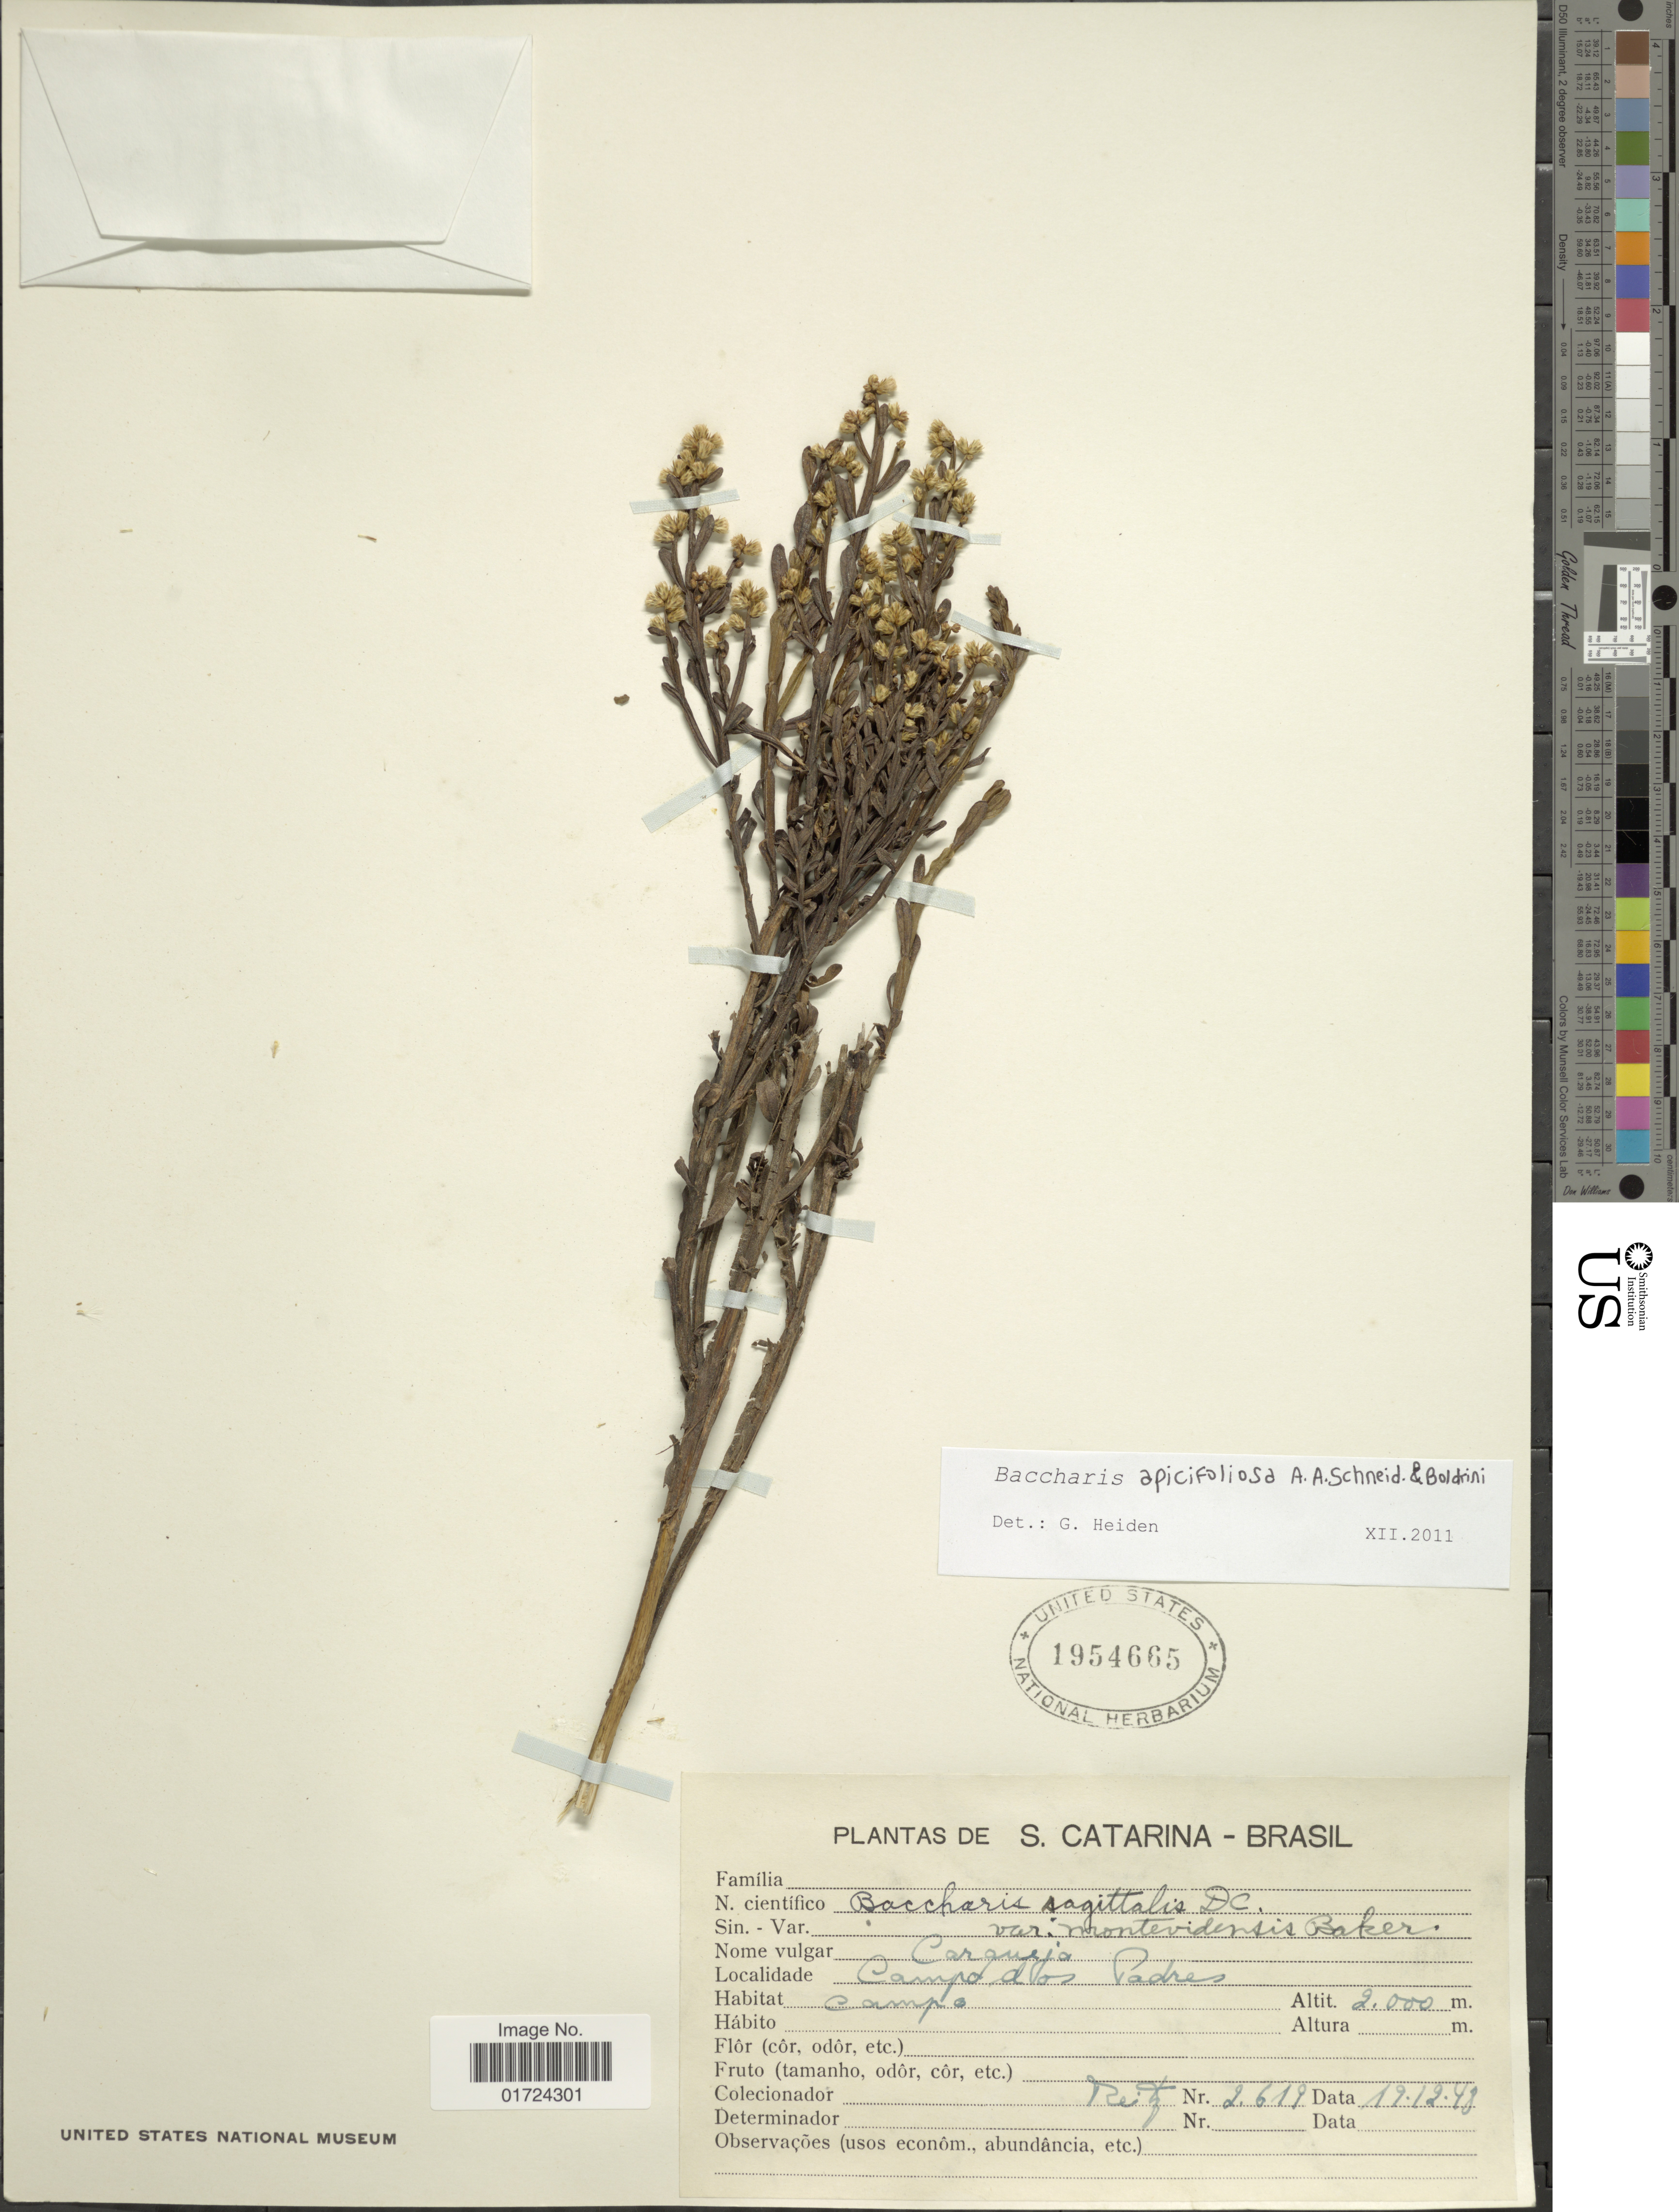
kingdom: Plantae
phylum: Tracheophyta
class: Magnoliopsida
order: Asterales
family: Asteraceae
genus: Baccharis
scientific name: Baccharis apicifoliosa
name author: A.A. Schneid. & Boldrini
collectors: M. Ortíz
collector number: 910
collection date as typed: Transcribed d/m/y: 28/2/88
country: Paraguay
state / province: Central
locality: Dto central Morione R Alonzo Punte Rumanso.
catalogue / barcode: US 3160266